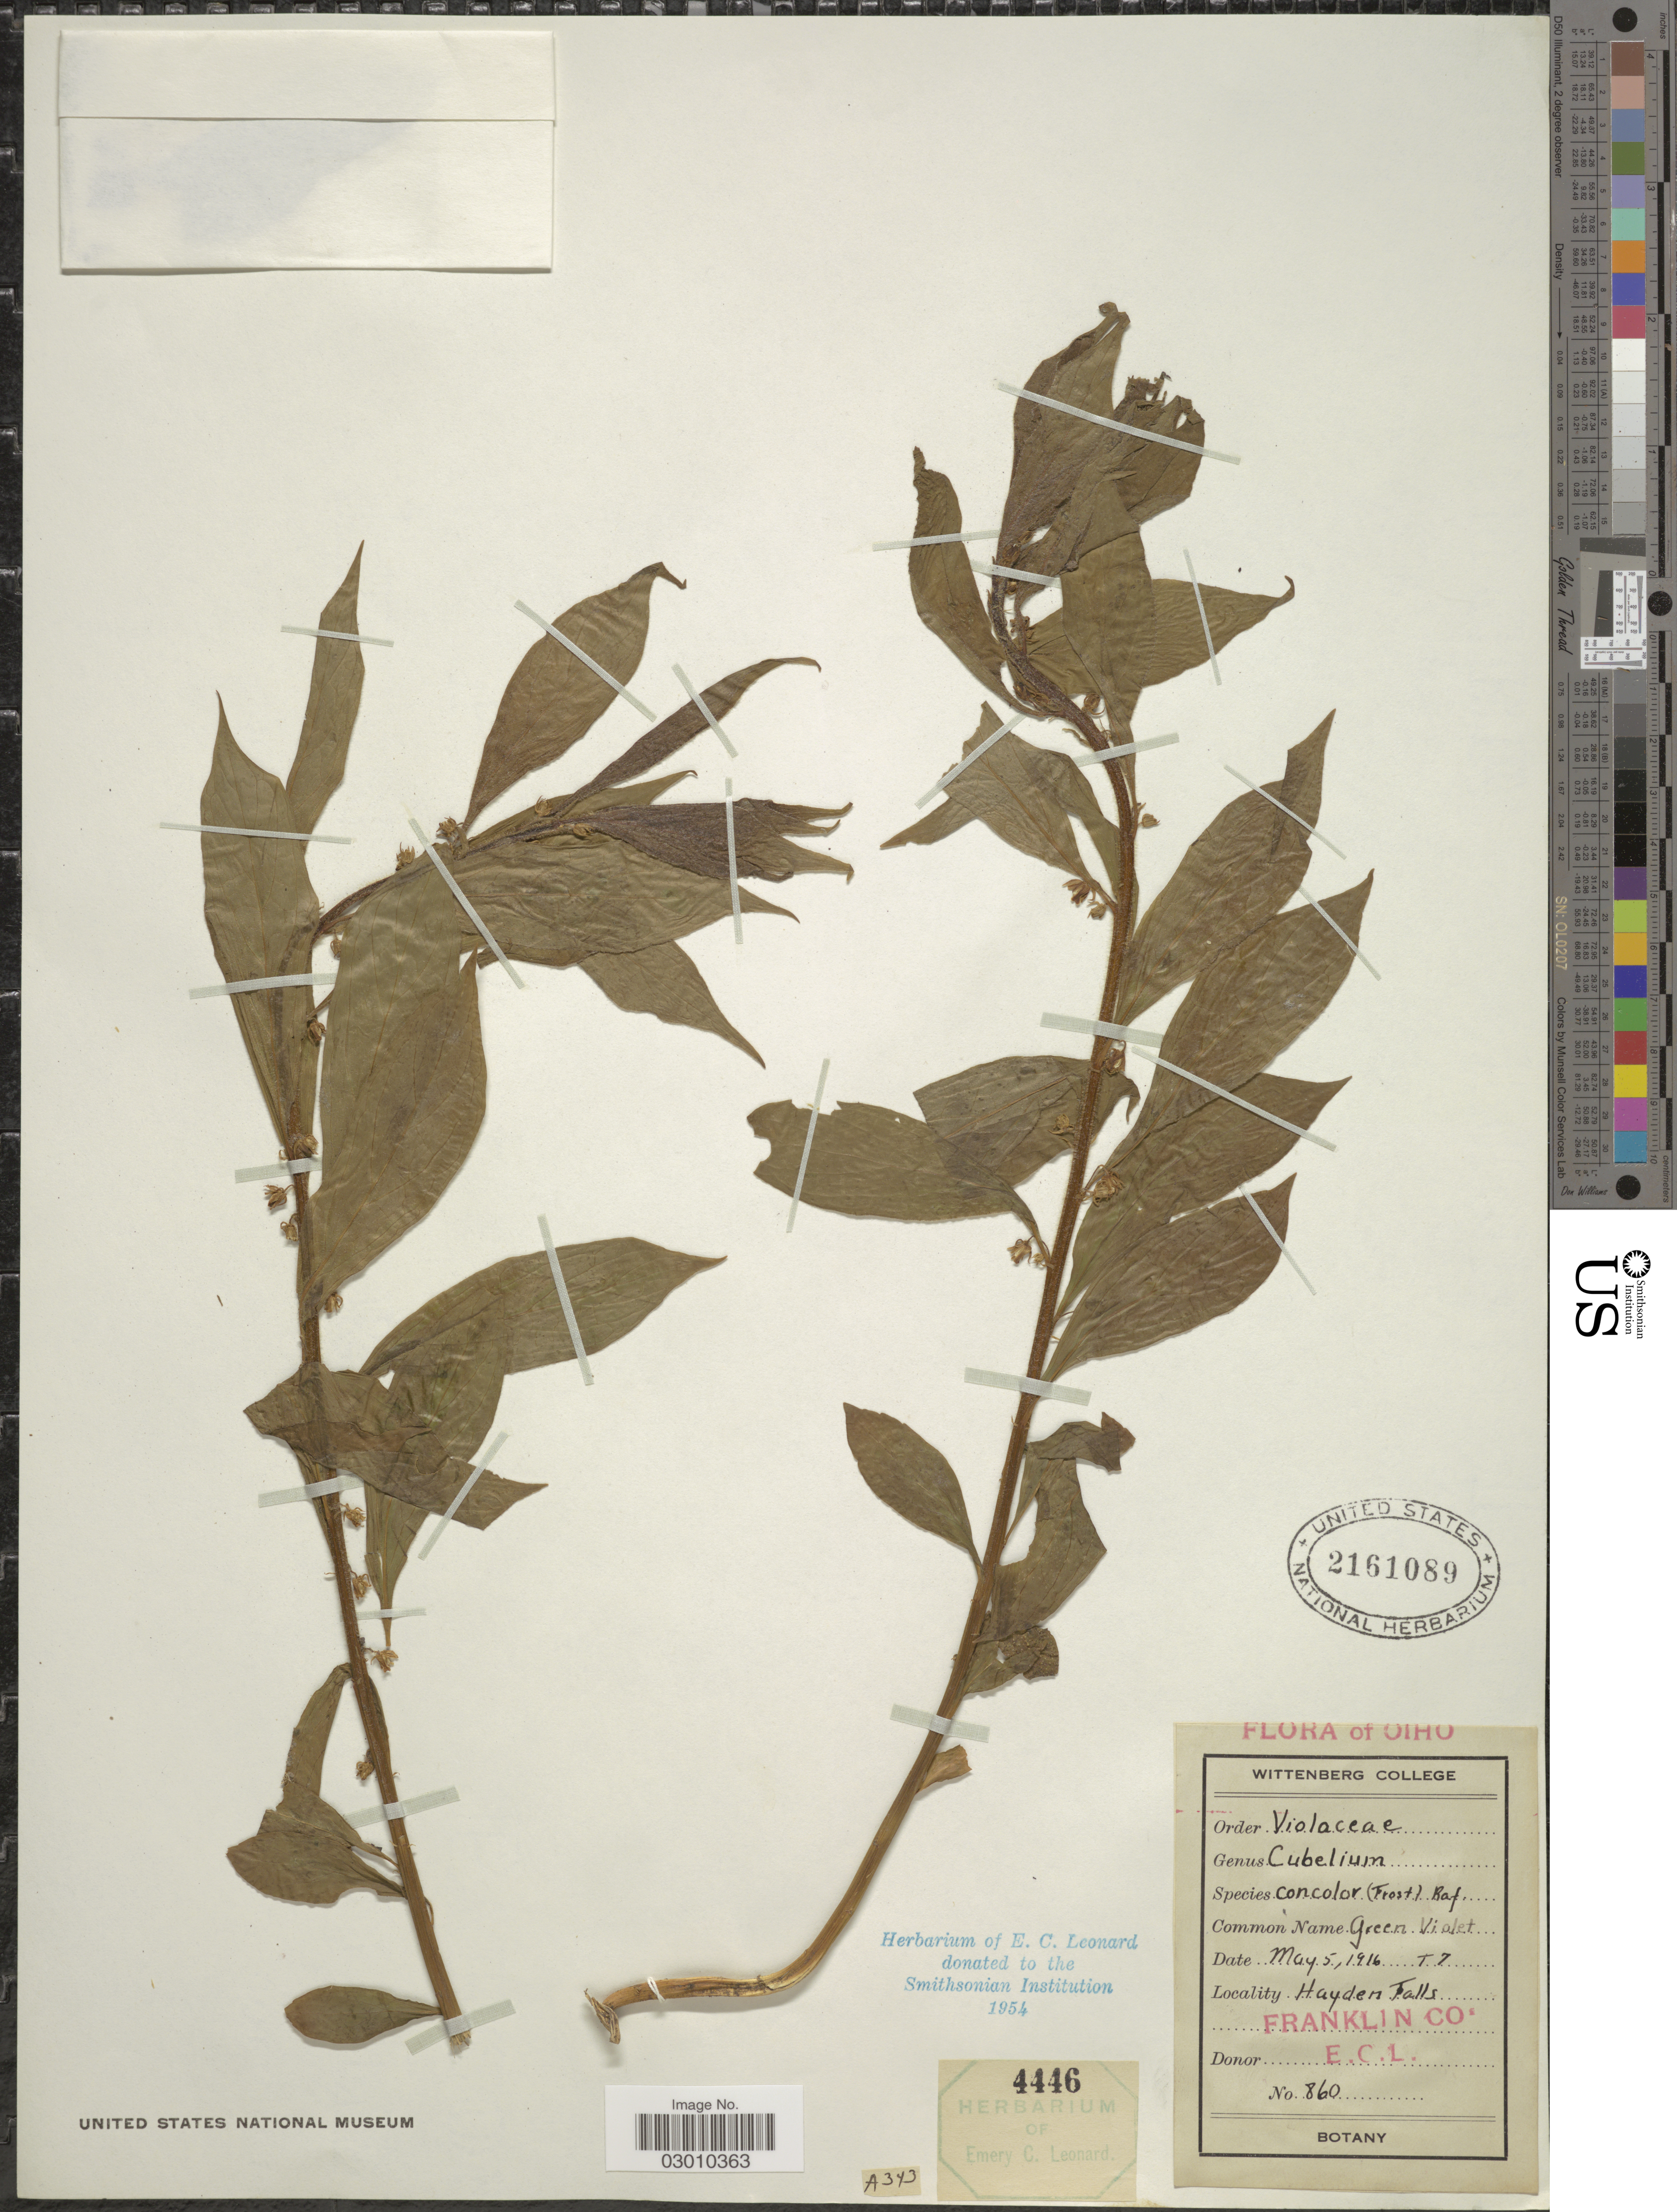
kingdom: Plantae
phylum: Tracheophyta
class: Magnoliopsida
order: Malpighiales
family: Violaceae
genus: Cubelium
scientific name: Cubelium concolor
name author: (T.F. Forst.) Raf. ex Britton & A. Br.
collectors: E. C. Leonard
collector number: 860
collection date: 1916-05-05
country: United States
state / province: Ohio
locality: T7. Hayden Falls, Franklin Co.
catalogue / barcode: US 2161089